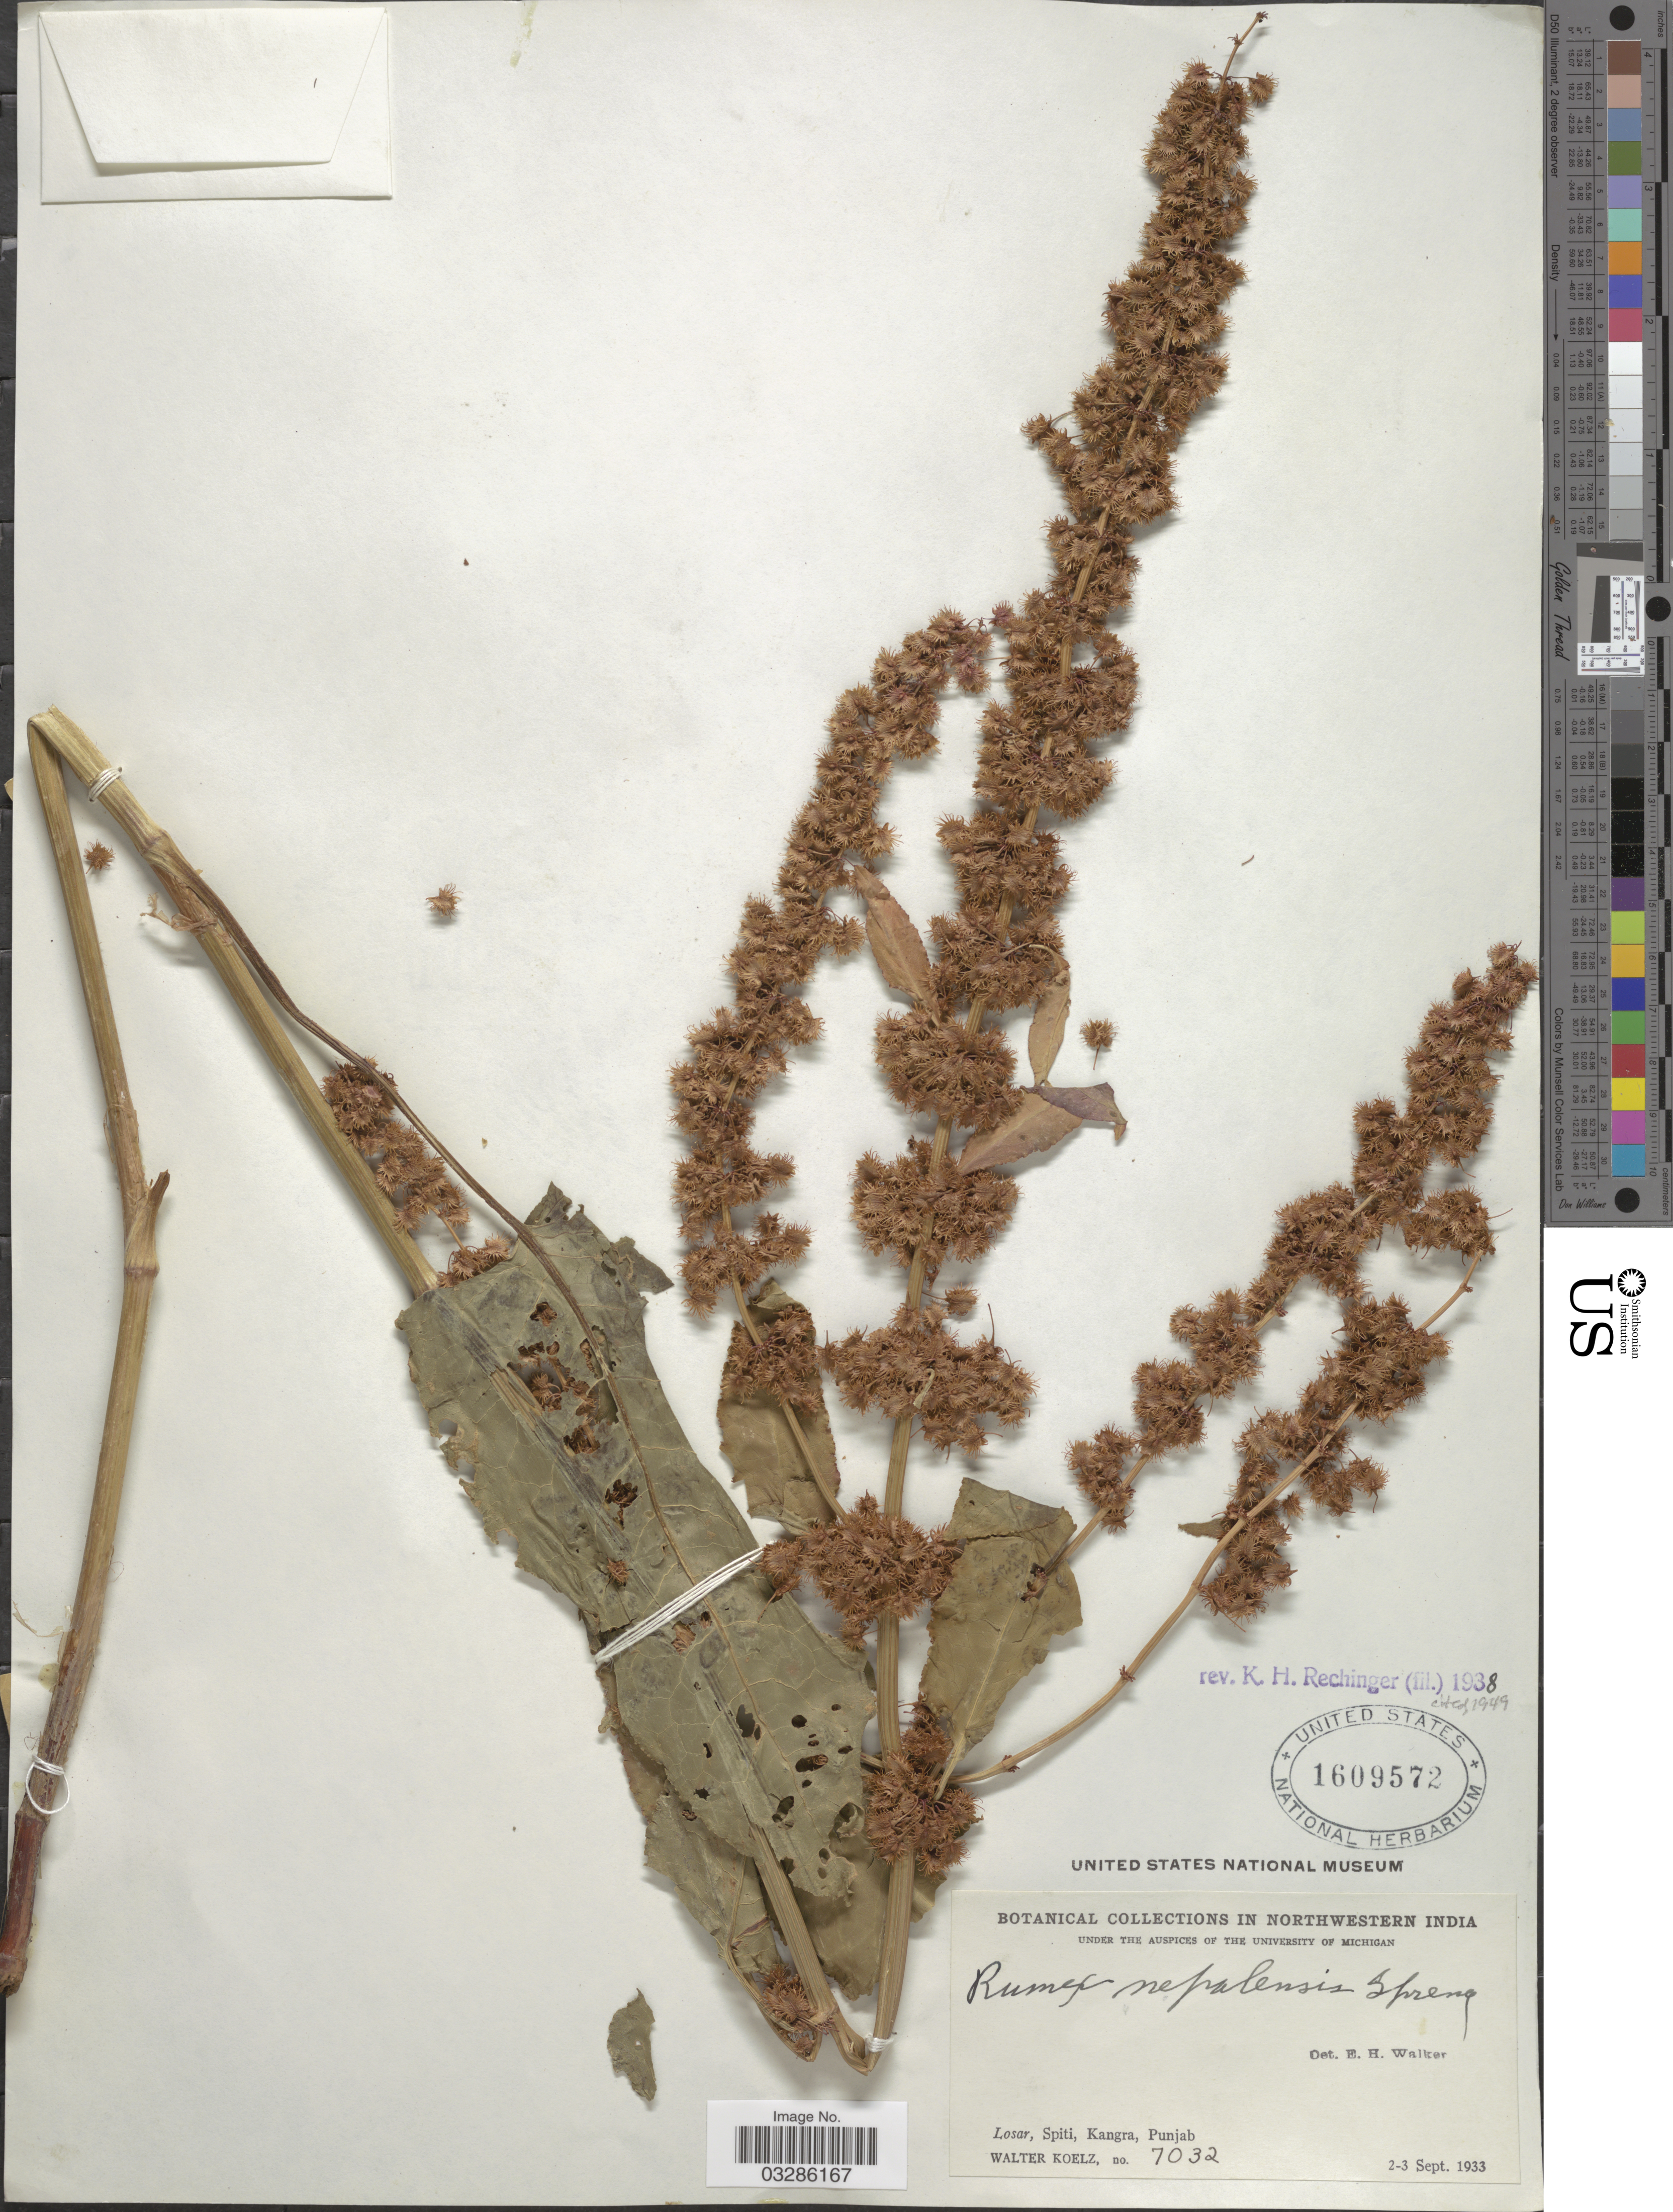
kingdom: Plantae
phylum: Tracheophyta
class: Magnoliopsida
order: Caryophyllales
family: Polygonaceae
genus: Rumex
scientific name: Rumex nepalensis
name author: Spreng.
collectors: W. N. Koelz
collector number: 7032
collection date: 1933-09-02/1933-09-03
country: India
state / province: Punjab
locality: Northwestern India. Losar, Spiti, Kangra, Punjab.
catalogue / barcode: US 1609572